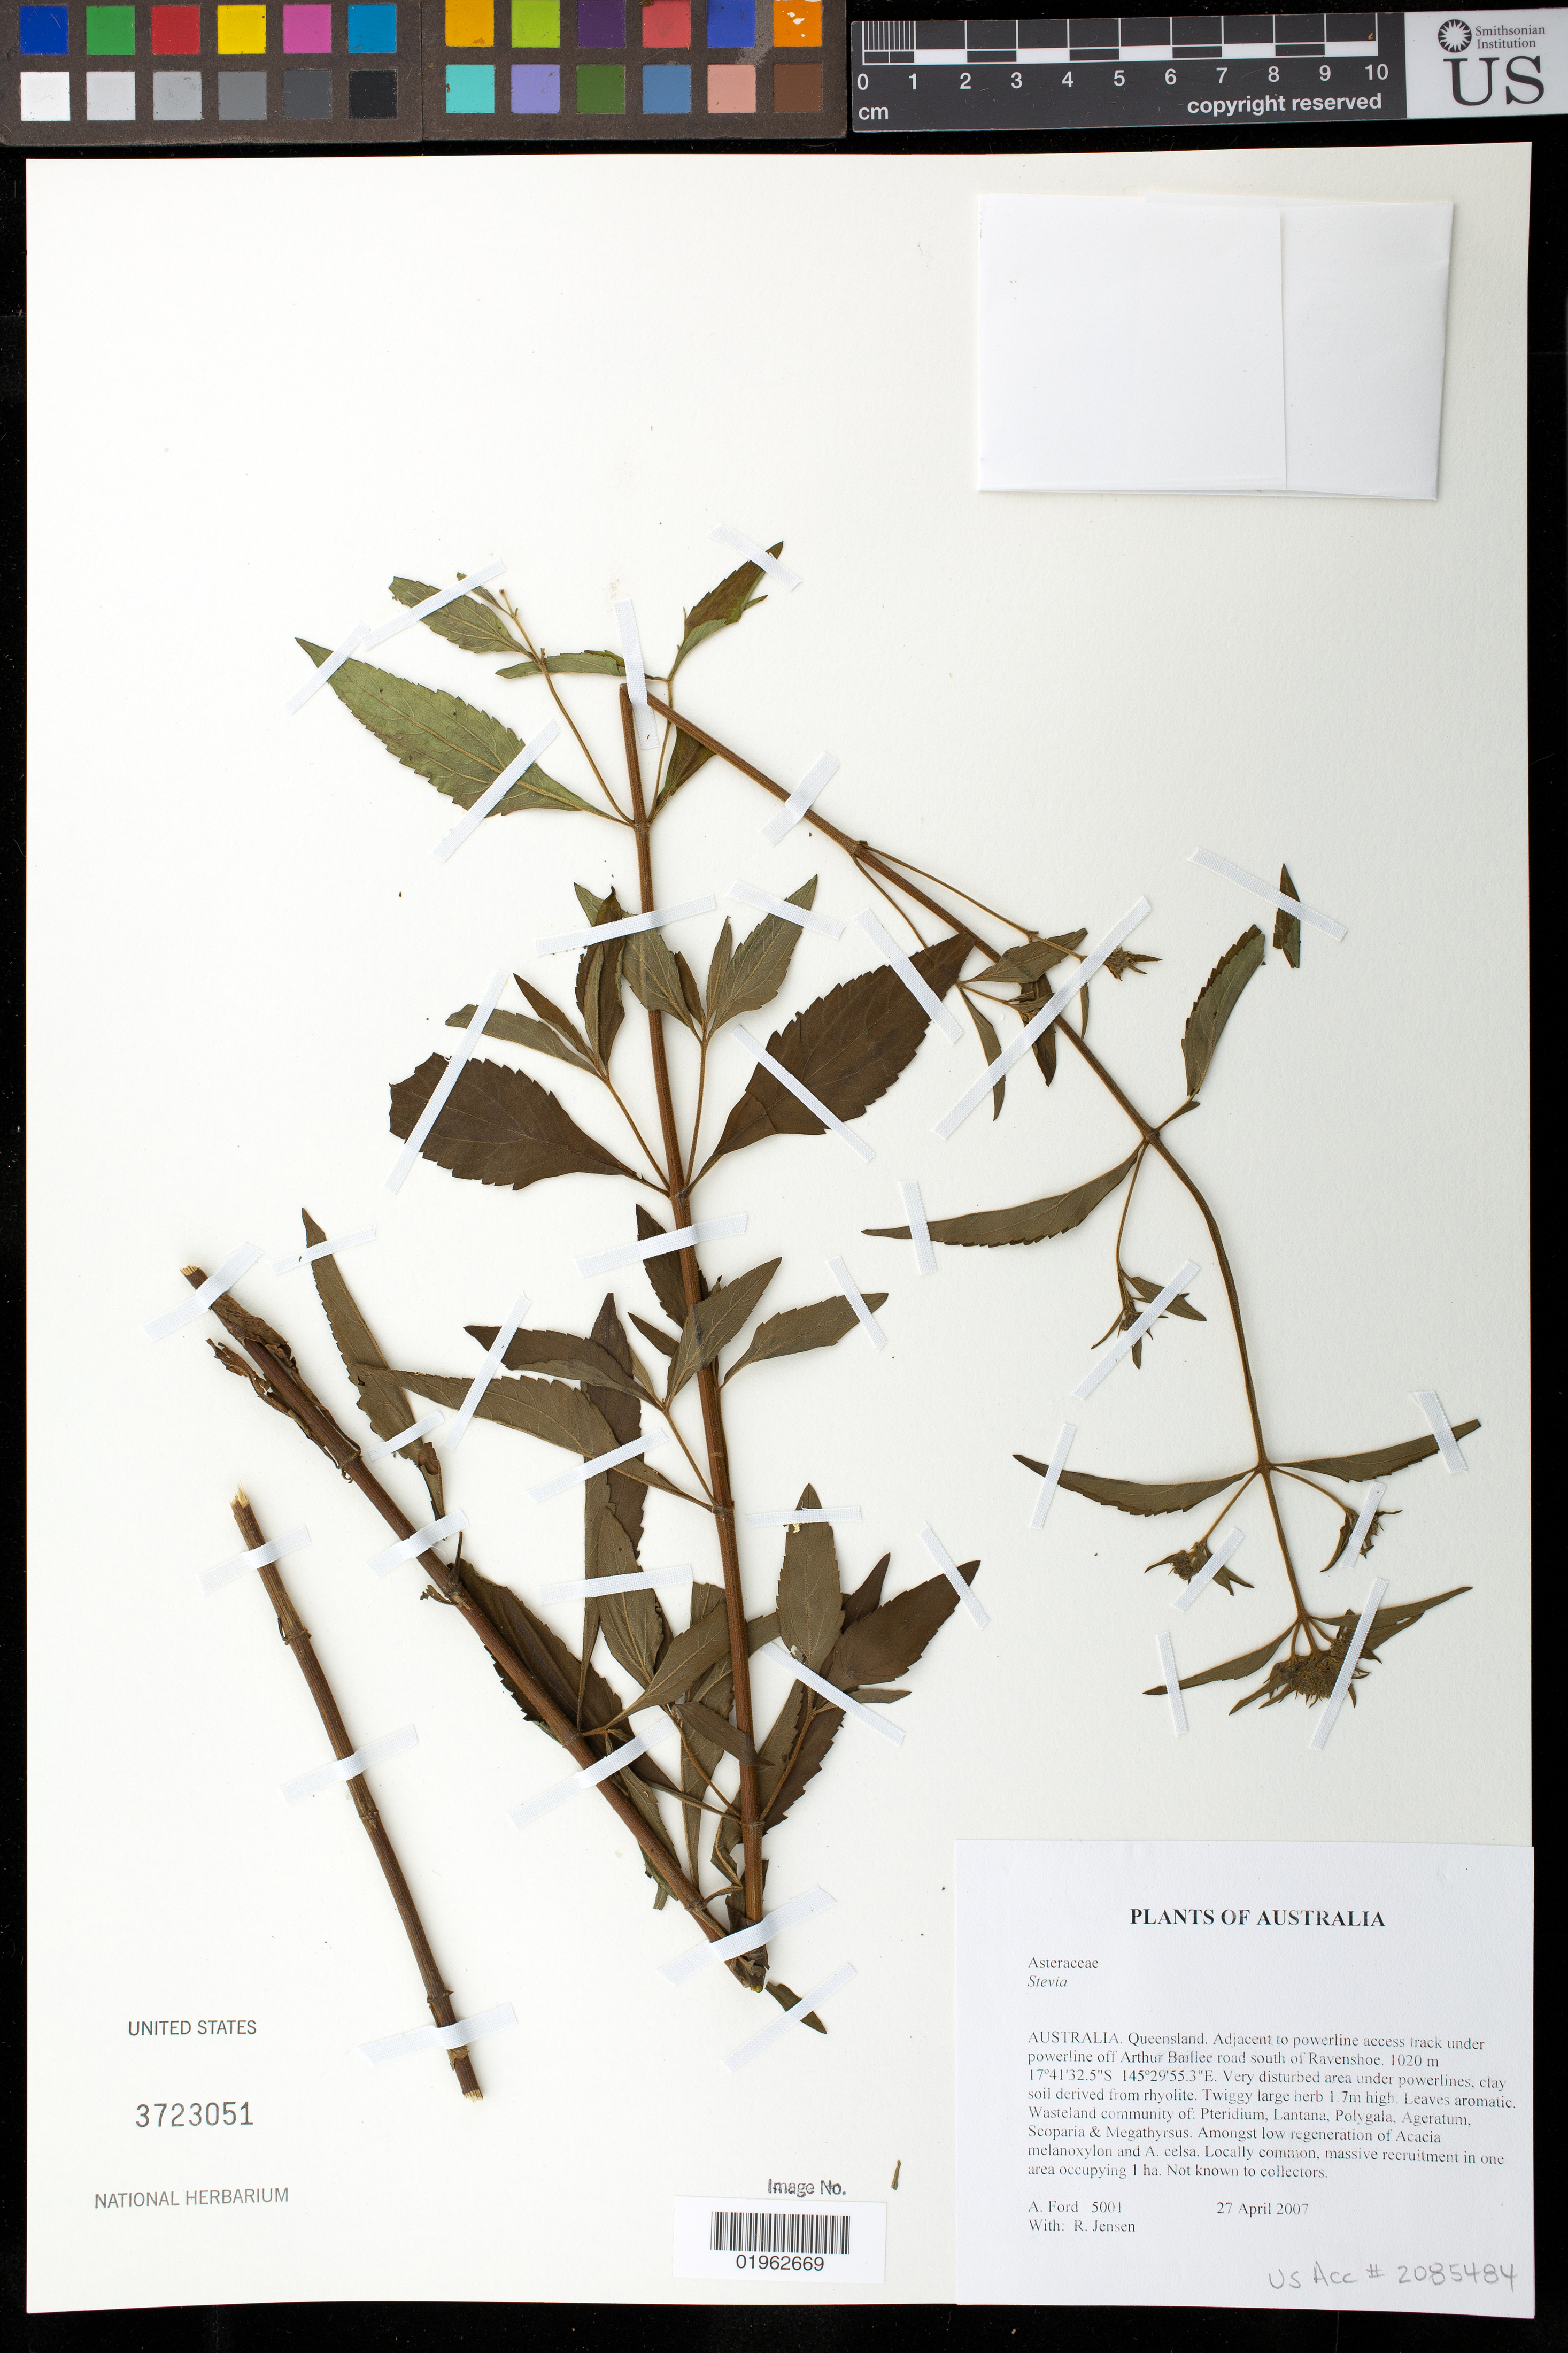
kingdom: Plantae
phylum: Tracheophyta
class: Magnoliopsida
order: Asterales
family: Asteraceae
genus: Stevia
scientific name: Stevia sp.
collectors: A. Ford, R. Jensen & C. Edwards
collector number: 5001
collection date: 2007-04-27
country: Australia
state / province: Queensland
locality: Adjacent to powerline access track under powerline off Arthur Baillee road south of Ravenshoe.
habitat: clay soil derived from rhyolite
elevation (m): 1020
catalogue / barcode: US 3723051